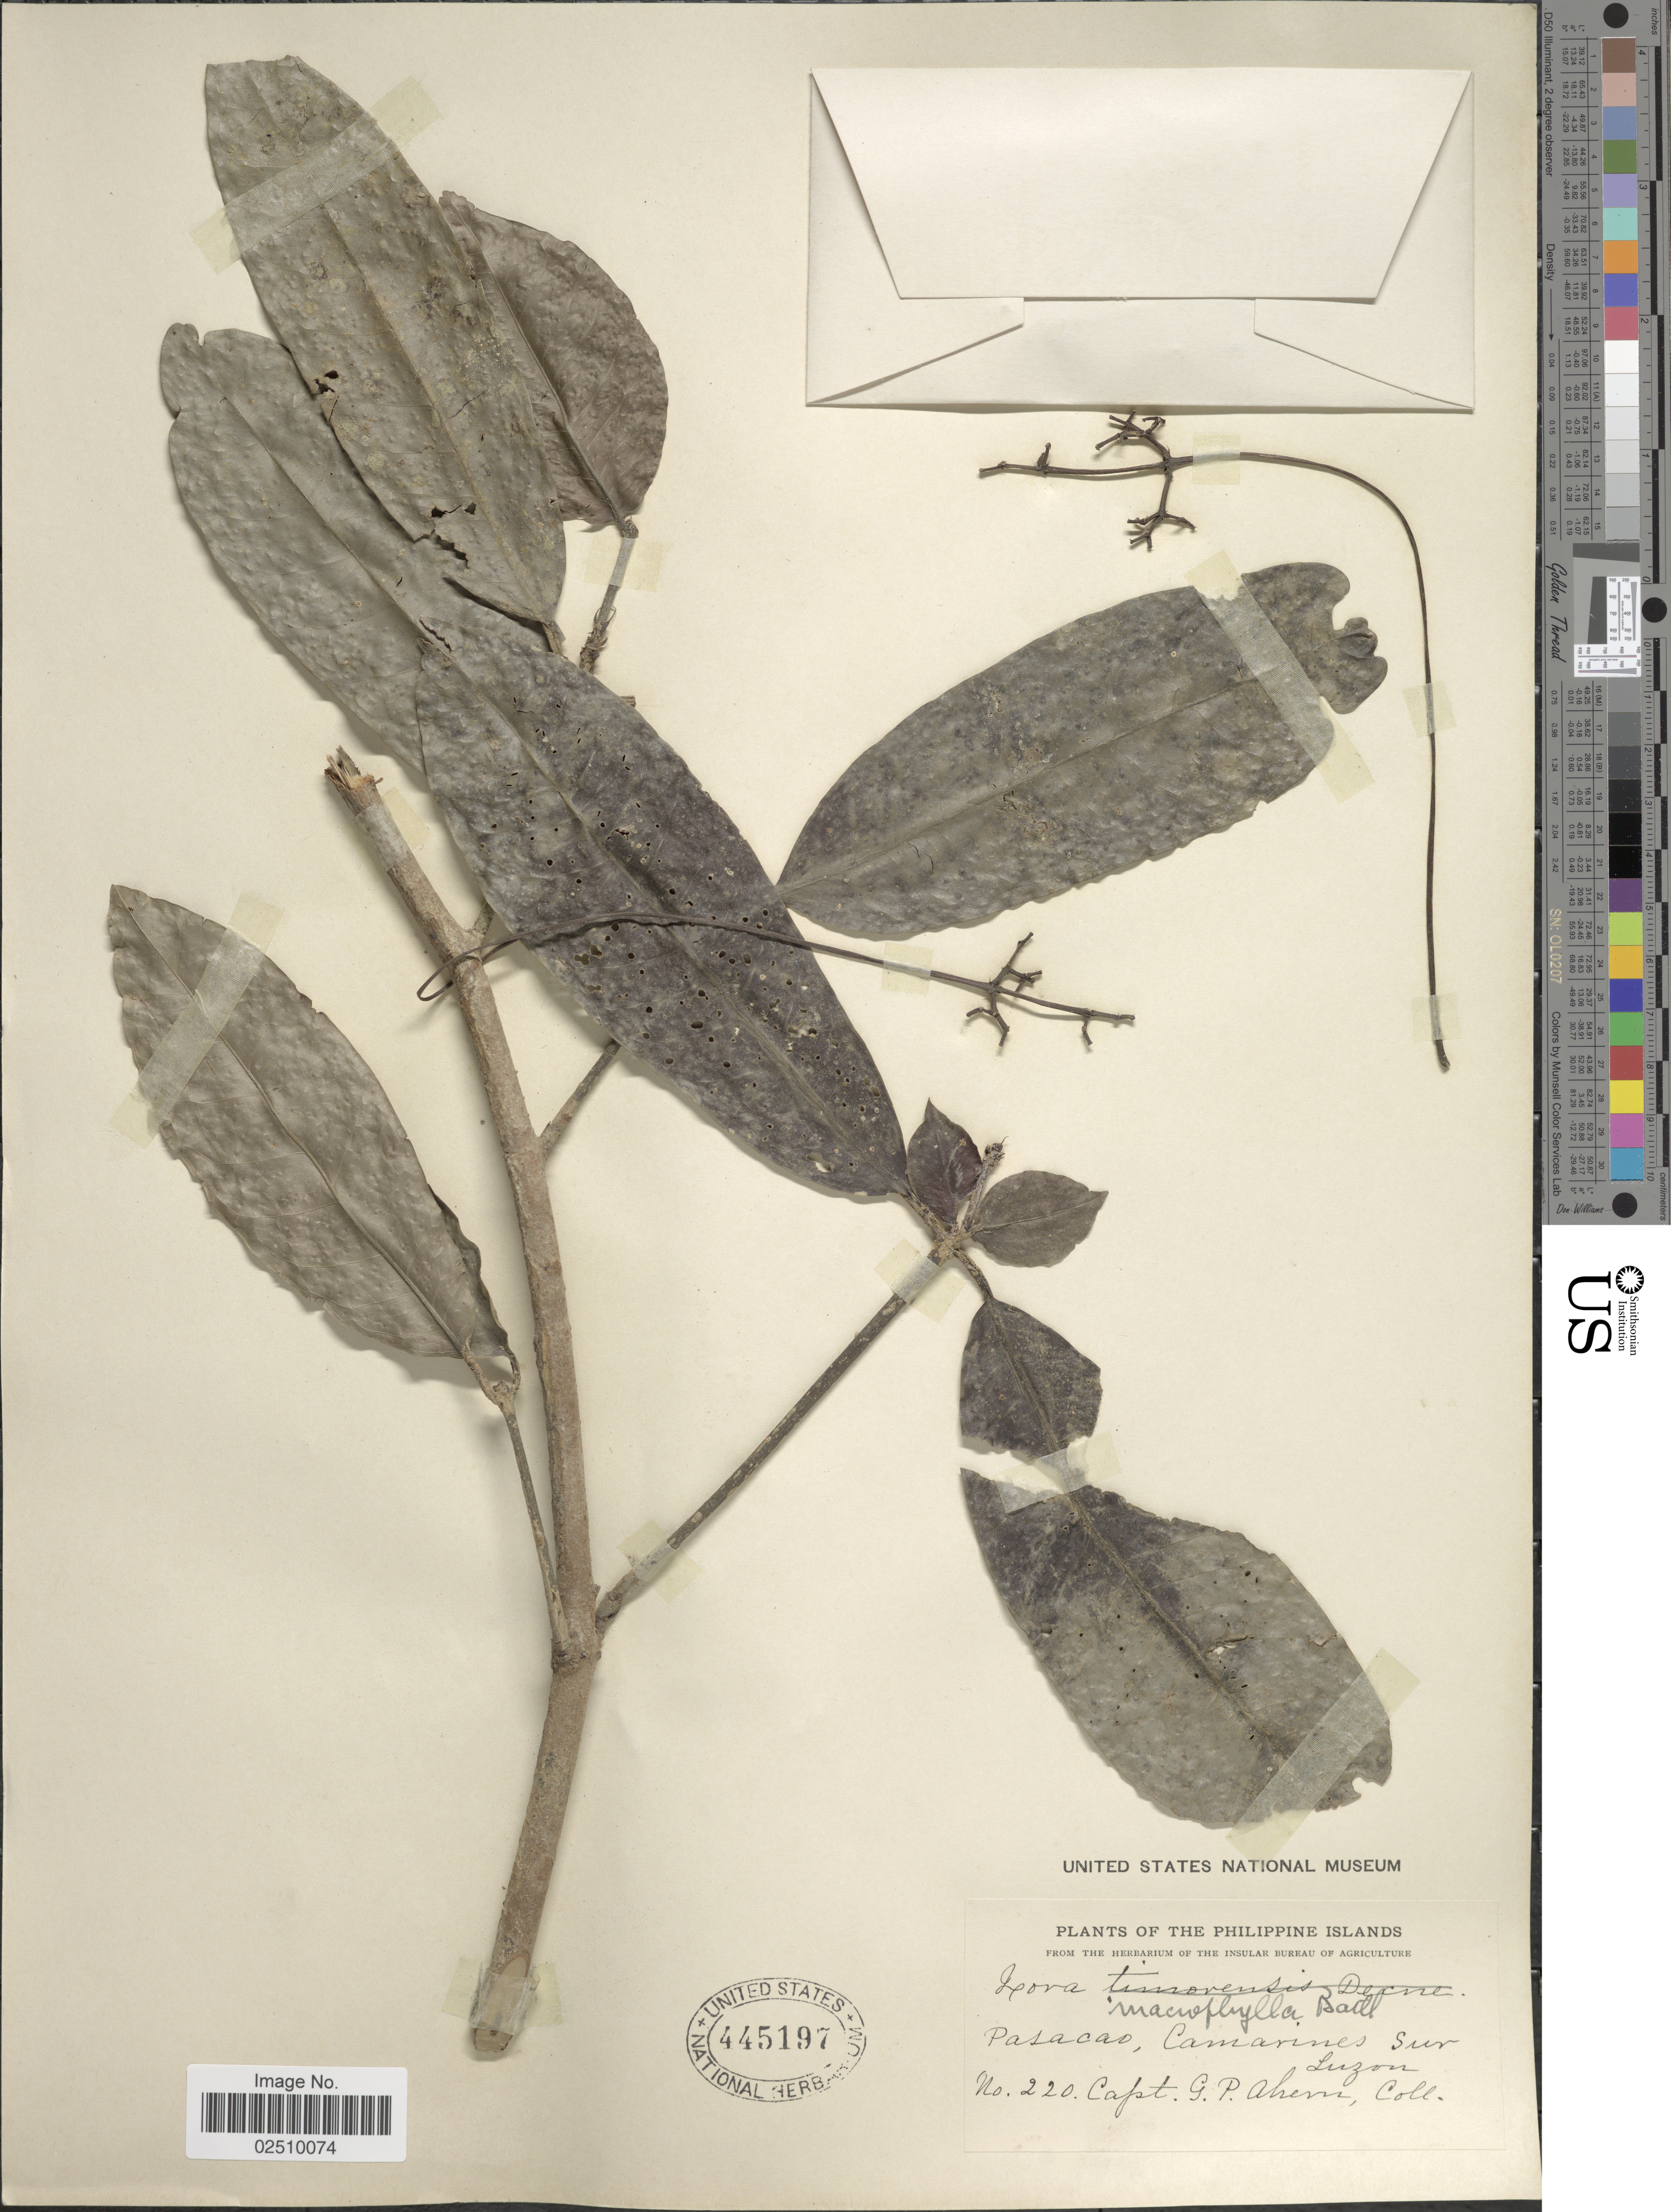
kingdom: Plantae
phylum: Tracheophyta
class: Magnoliopsida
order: Gentianales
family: Rubiaceae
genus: Ixora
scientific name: Ixora macrophylla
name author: Bartl. ex DC.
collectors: G. Ahern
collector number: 220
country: Philippines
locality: Pasacao, Camarines Sur Luzon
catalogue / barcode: US 445197